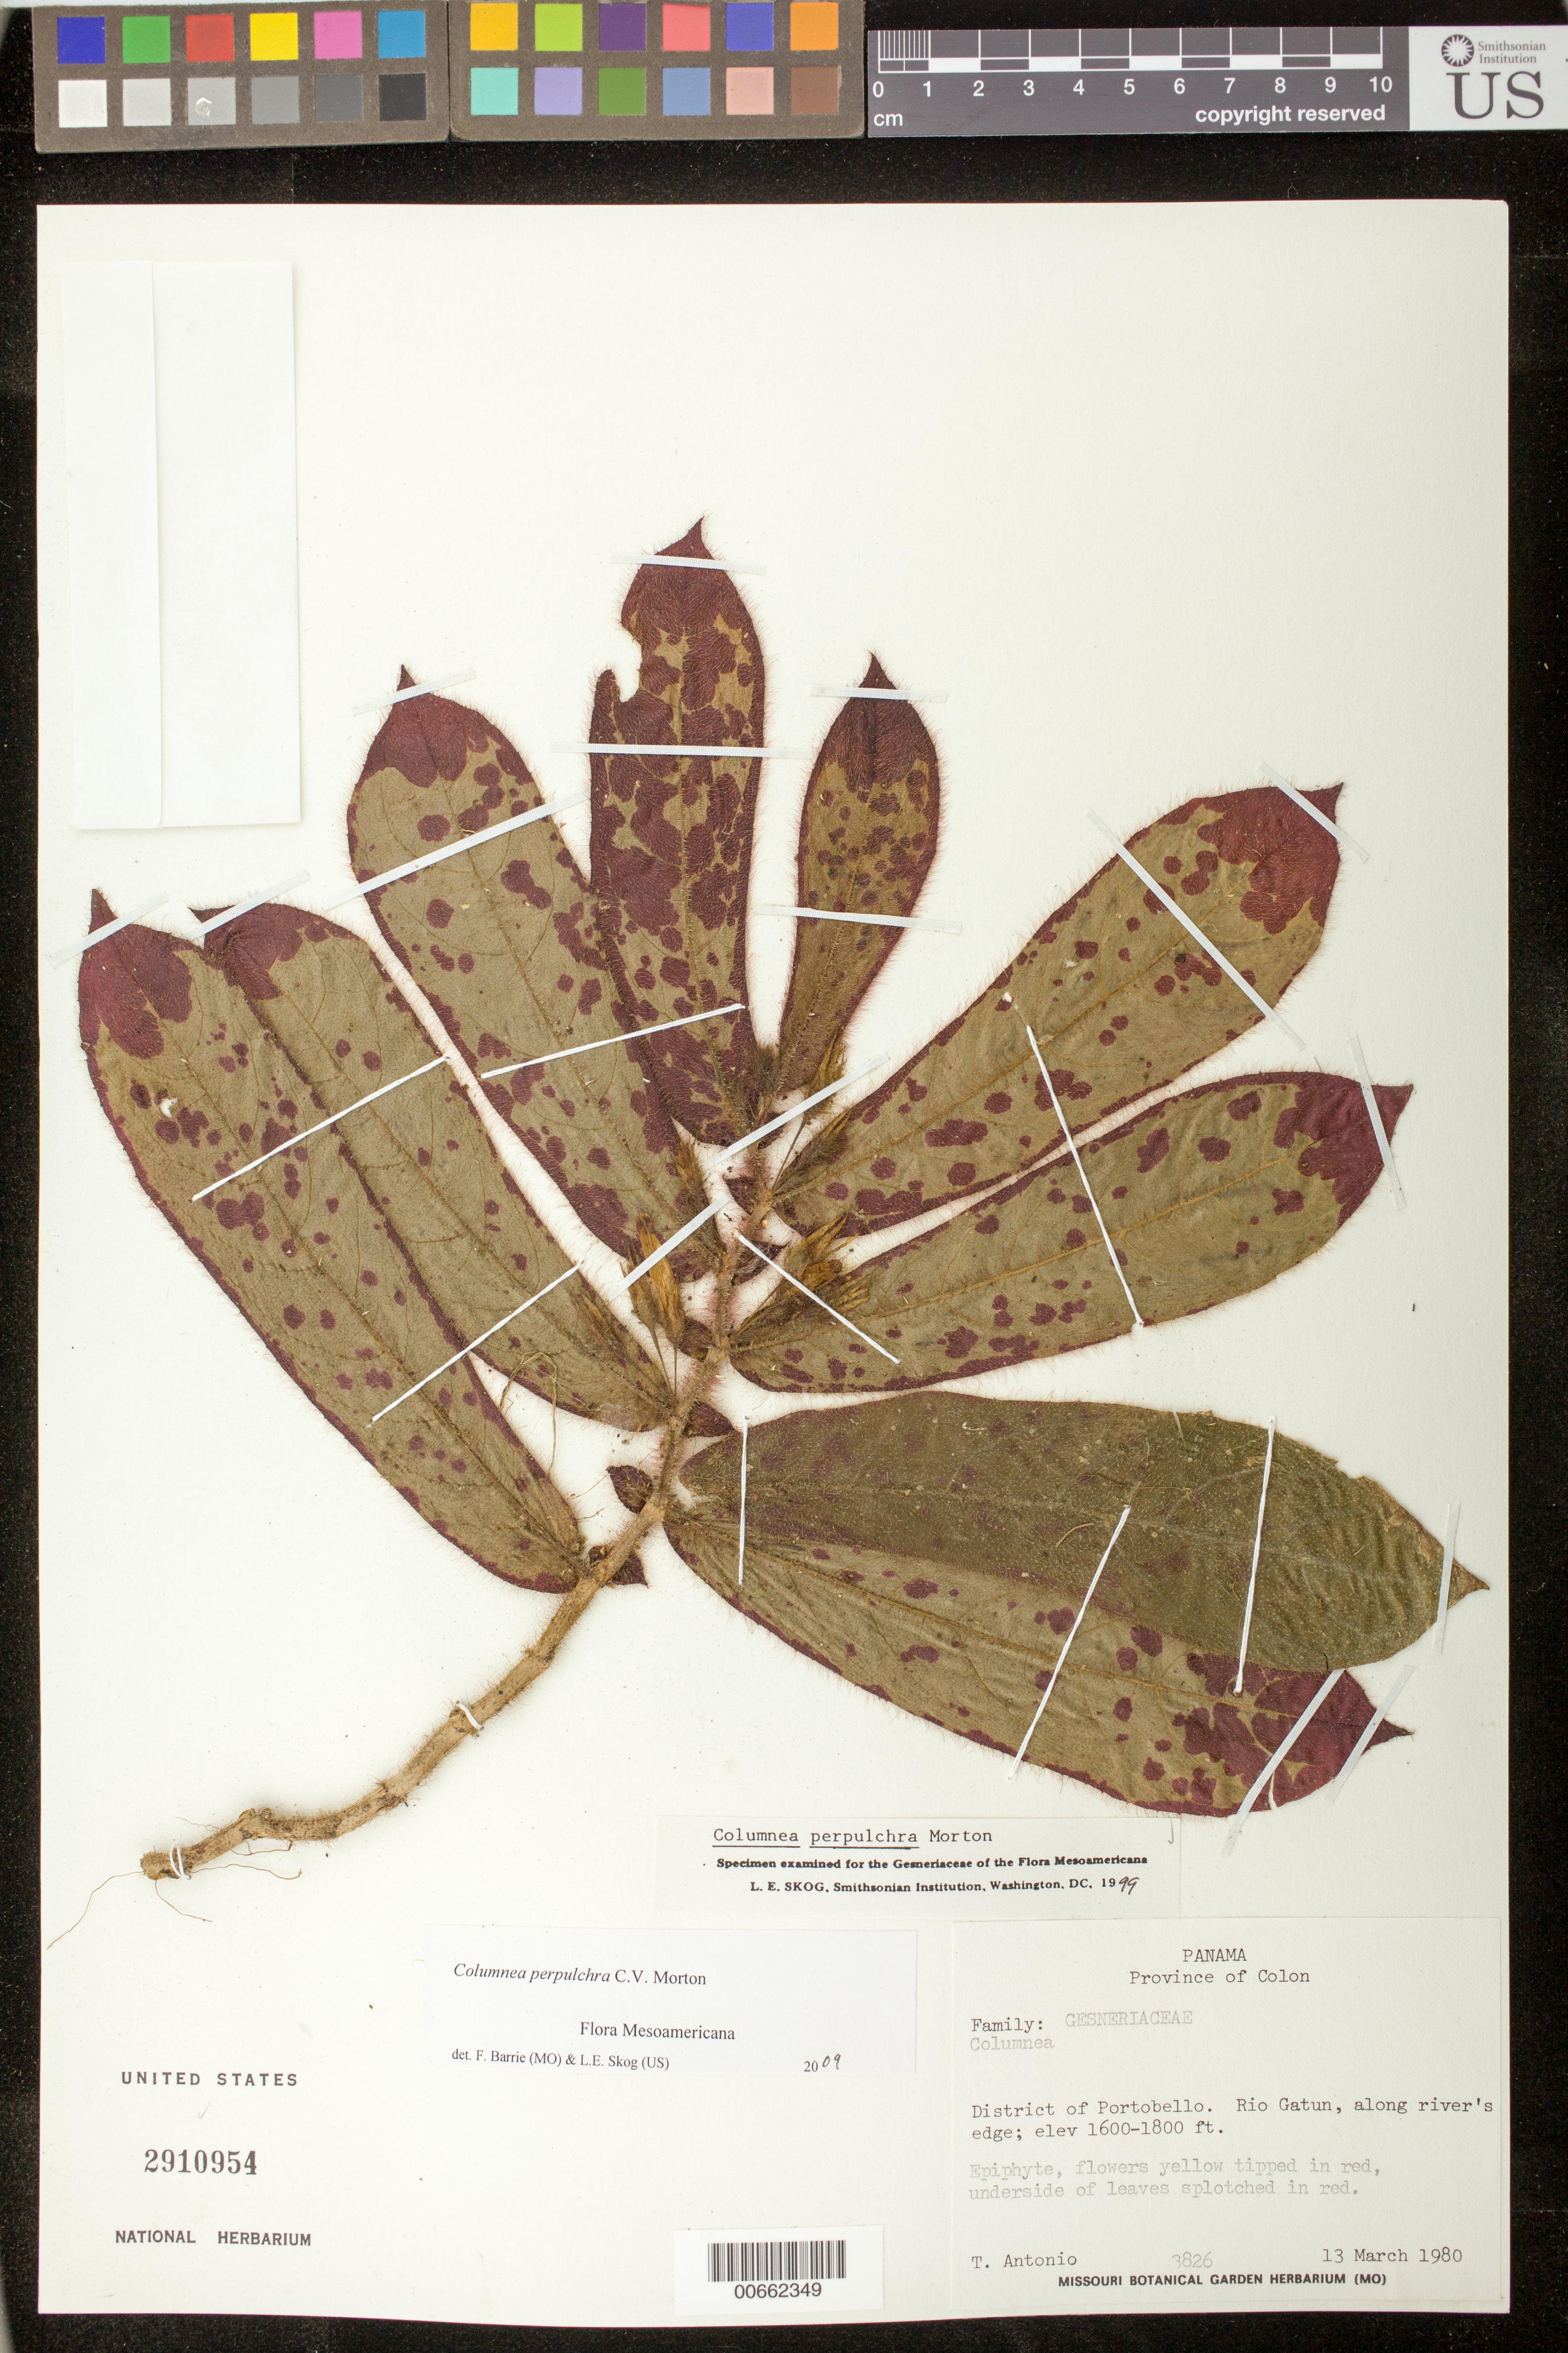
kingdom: Plantae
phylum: Tracheophyta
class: Magnoliopsida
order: Lamiales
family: Gesneriaceae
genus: Columnea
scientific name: Columnea perpulchra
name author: C.V. Morton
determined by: Skog, Laurence E.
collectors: T. Antonio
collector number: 3826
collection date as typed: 13 Mar 1980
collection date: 1980-03-13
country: Panama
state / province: Colón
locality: District of Portobello. Rio Gatun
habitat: Along river's edge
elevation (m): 488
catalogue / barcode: US 2910954